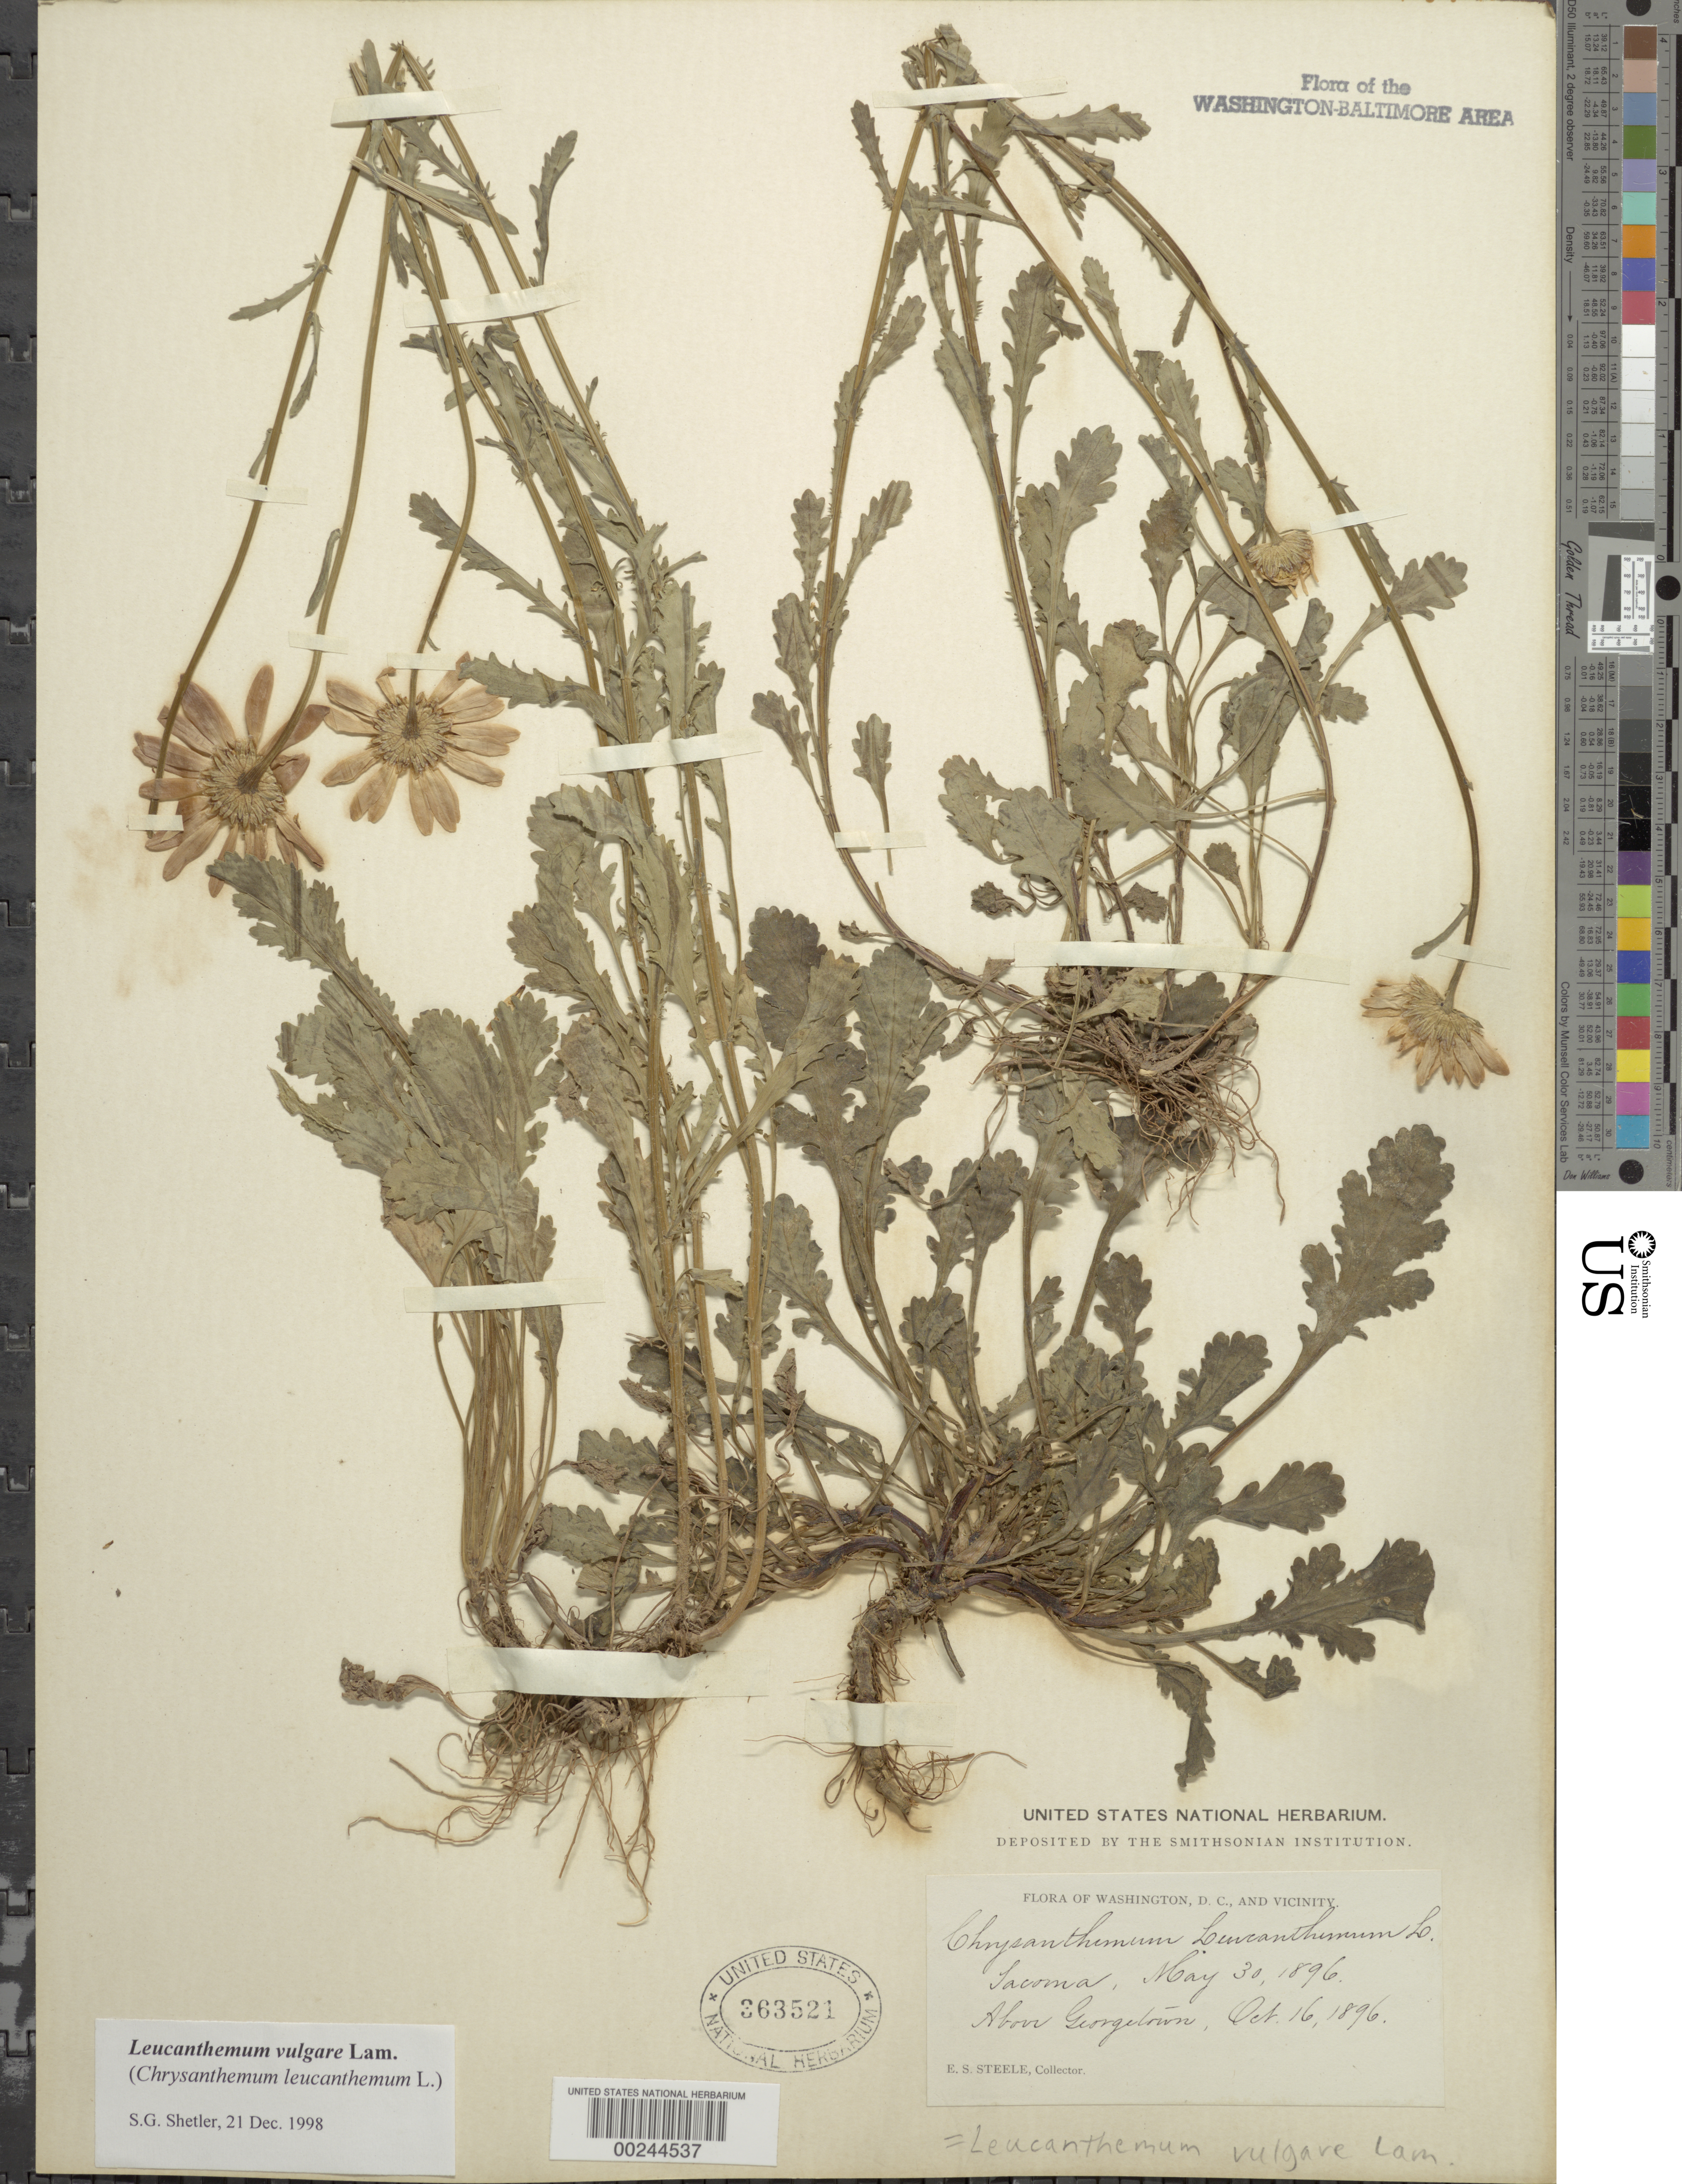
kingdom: Plantae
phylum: Tracheophyta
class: Magnoliopsida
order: Asterales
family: Asteraceae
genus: Leucanthemum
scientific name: Leucanthemum vulgare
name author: Lam.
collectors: E. Steele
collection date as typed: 30 May 1896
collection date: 1896-05-30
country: United States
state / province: Virginia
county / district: Fairfax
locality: Takoma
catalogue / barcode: US 363521